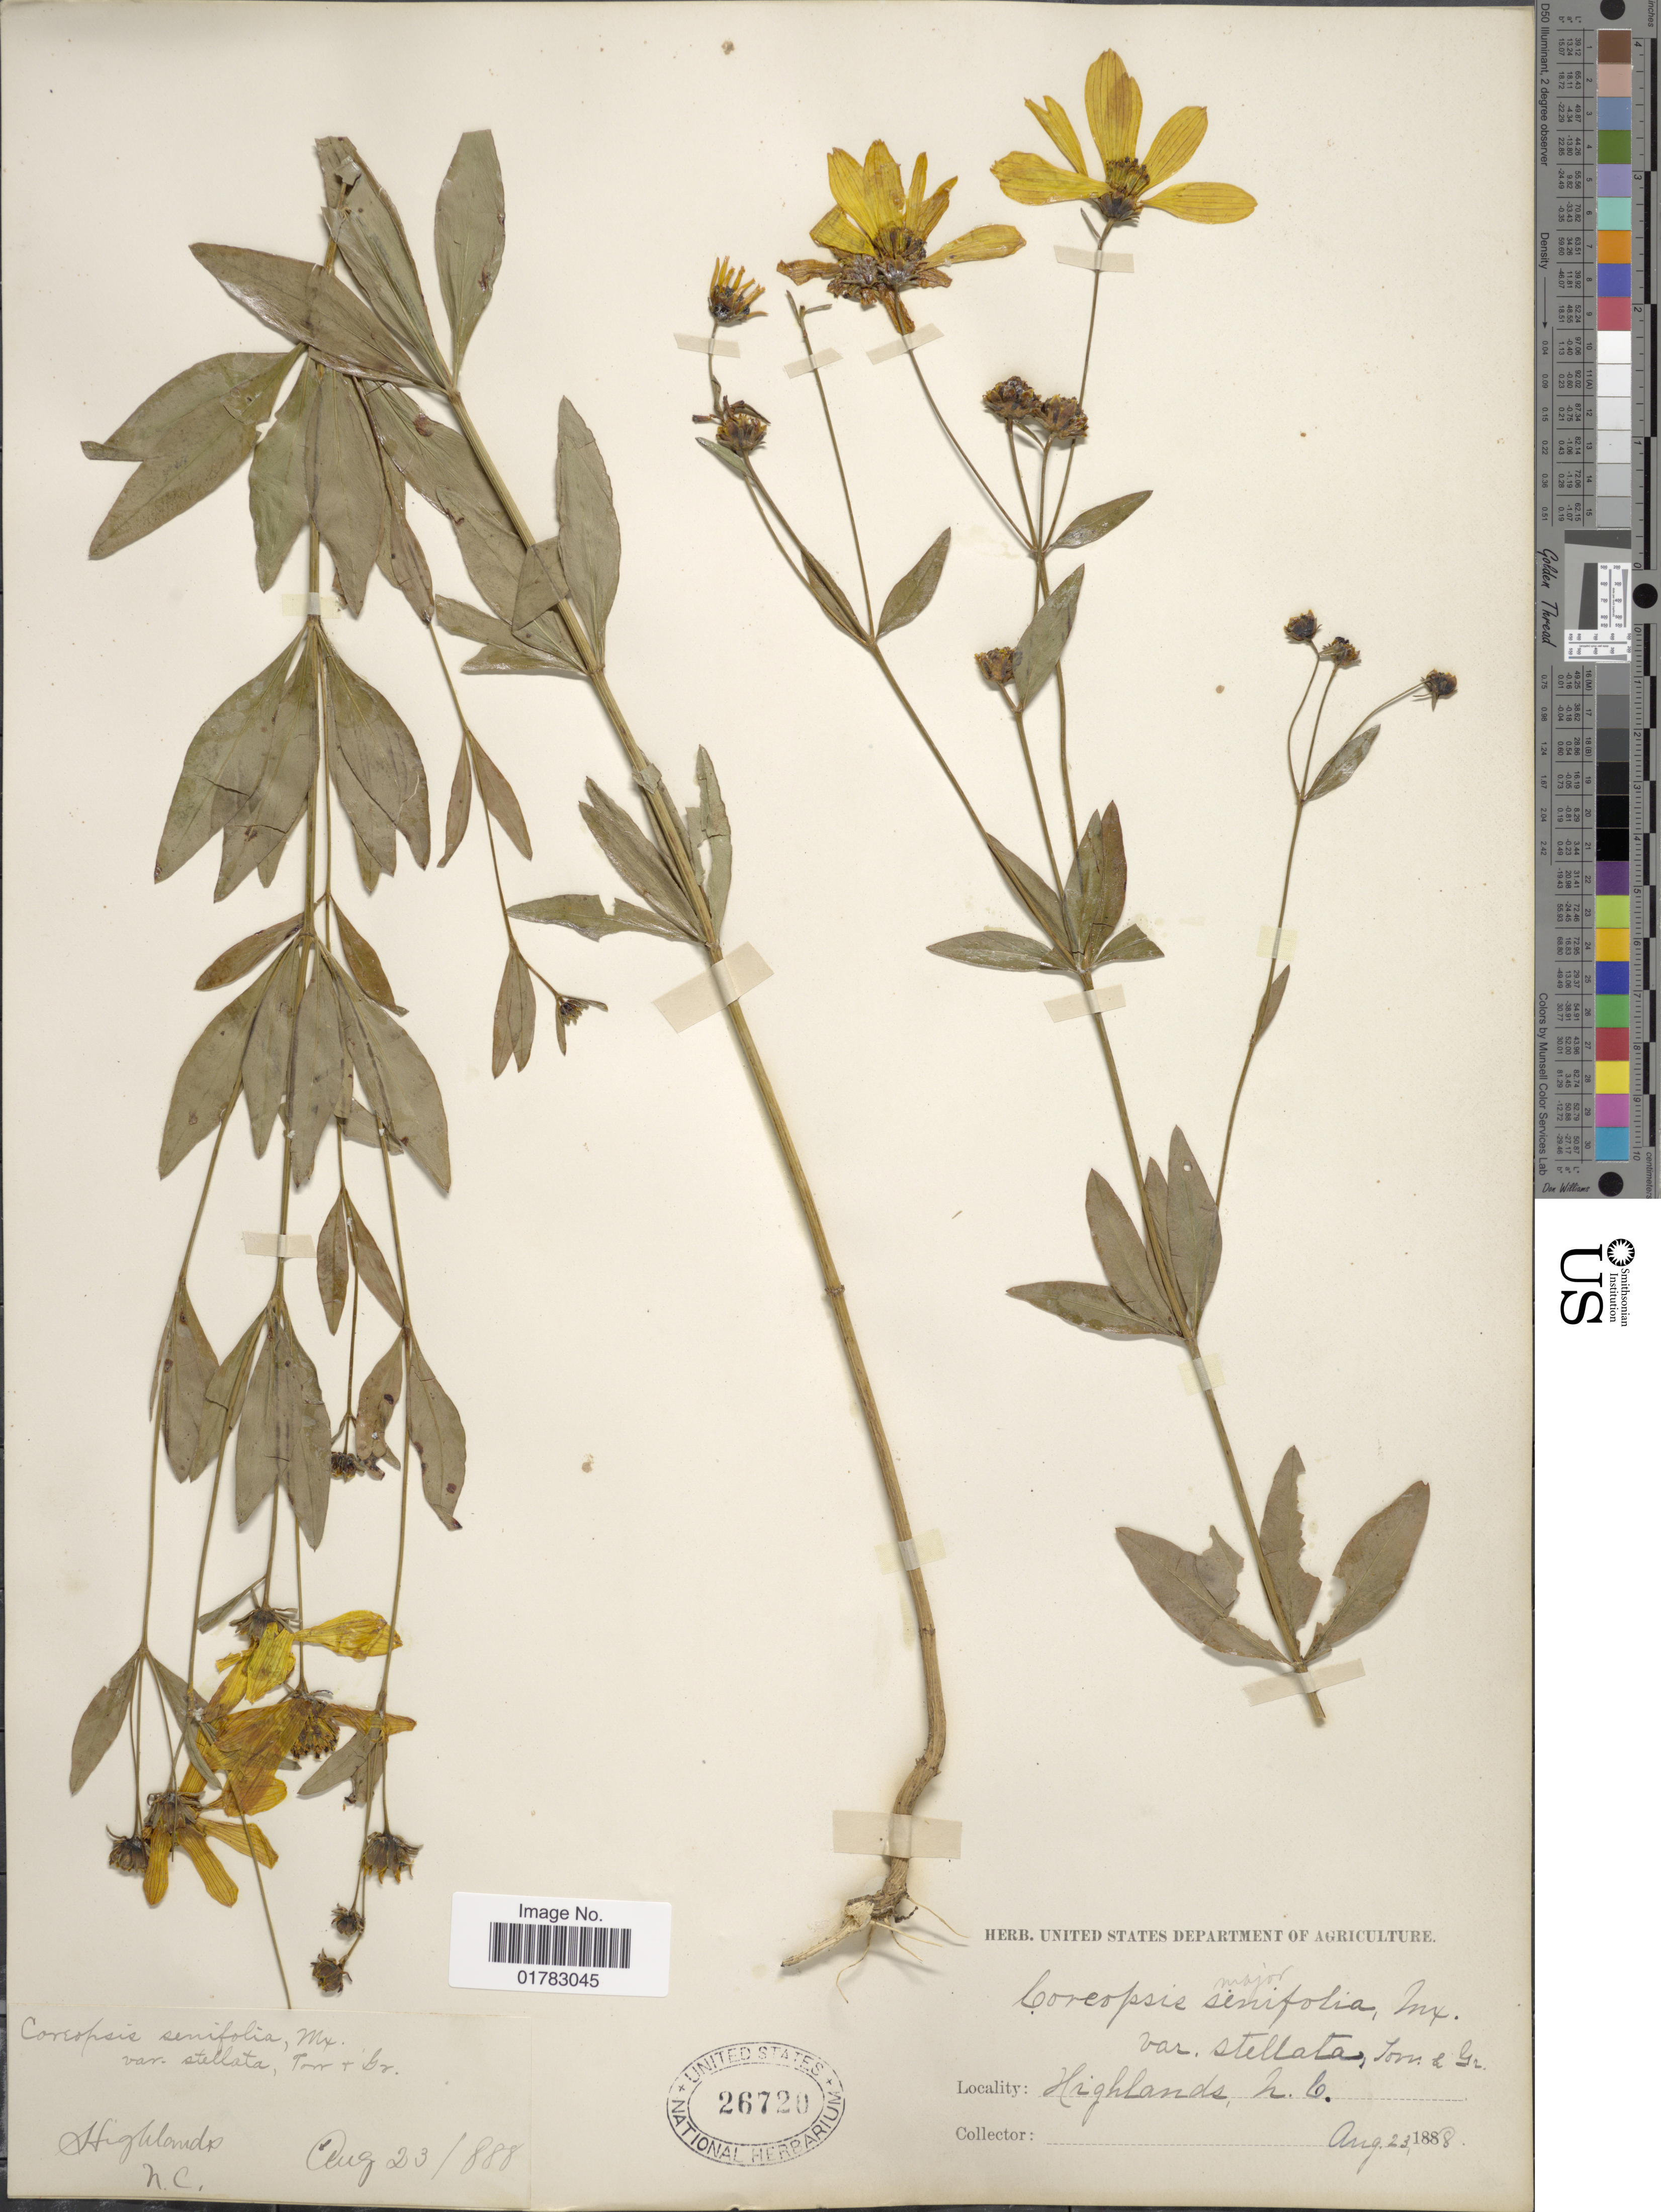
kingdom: Plantae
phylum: Tracheophyta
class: Magnoliopsida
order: Asterales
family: Asteraceae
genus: Coreopsis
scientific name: Coreopsis major var. stellata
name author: (Nutt.) Torr. & A. Gray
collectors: Facchini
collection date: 1888-08-23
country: United States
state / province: North Carolina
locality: Highlands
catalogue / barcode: US 26720